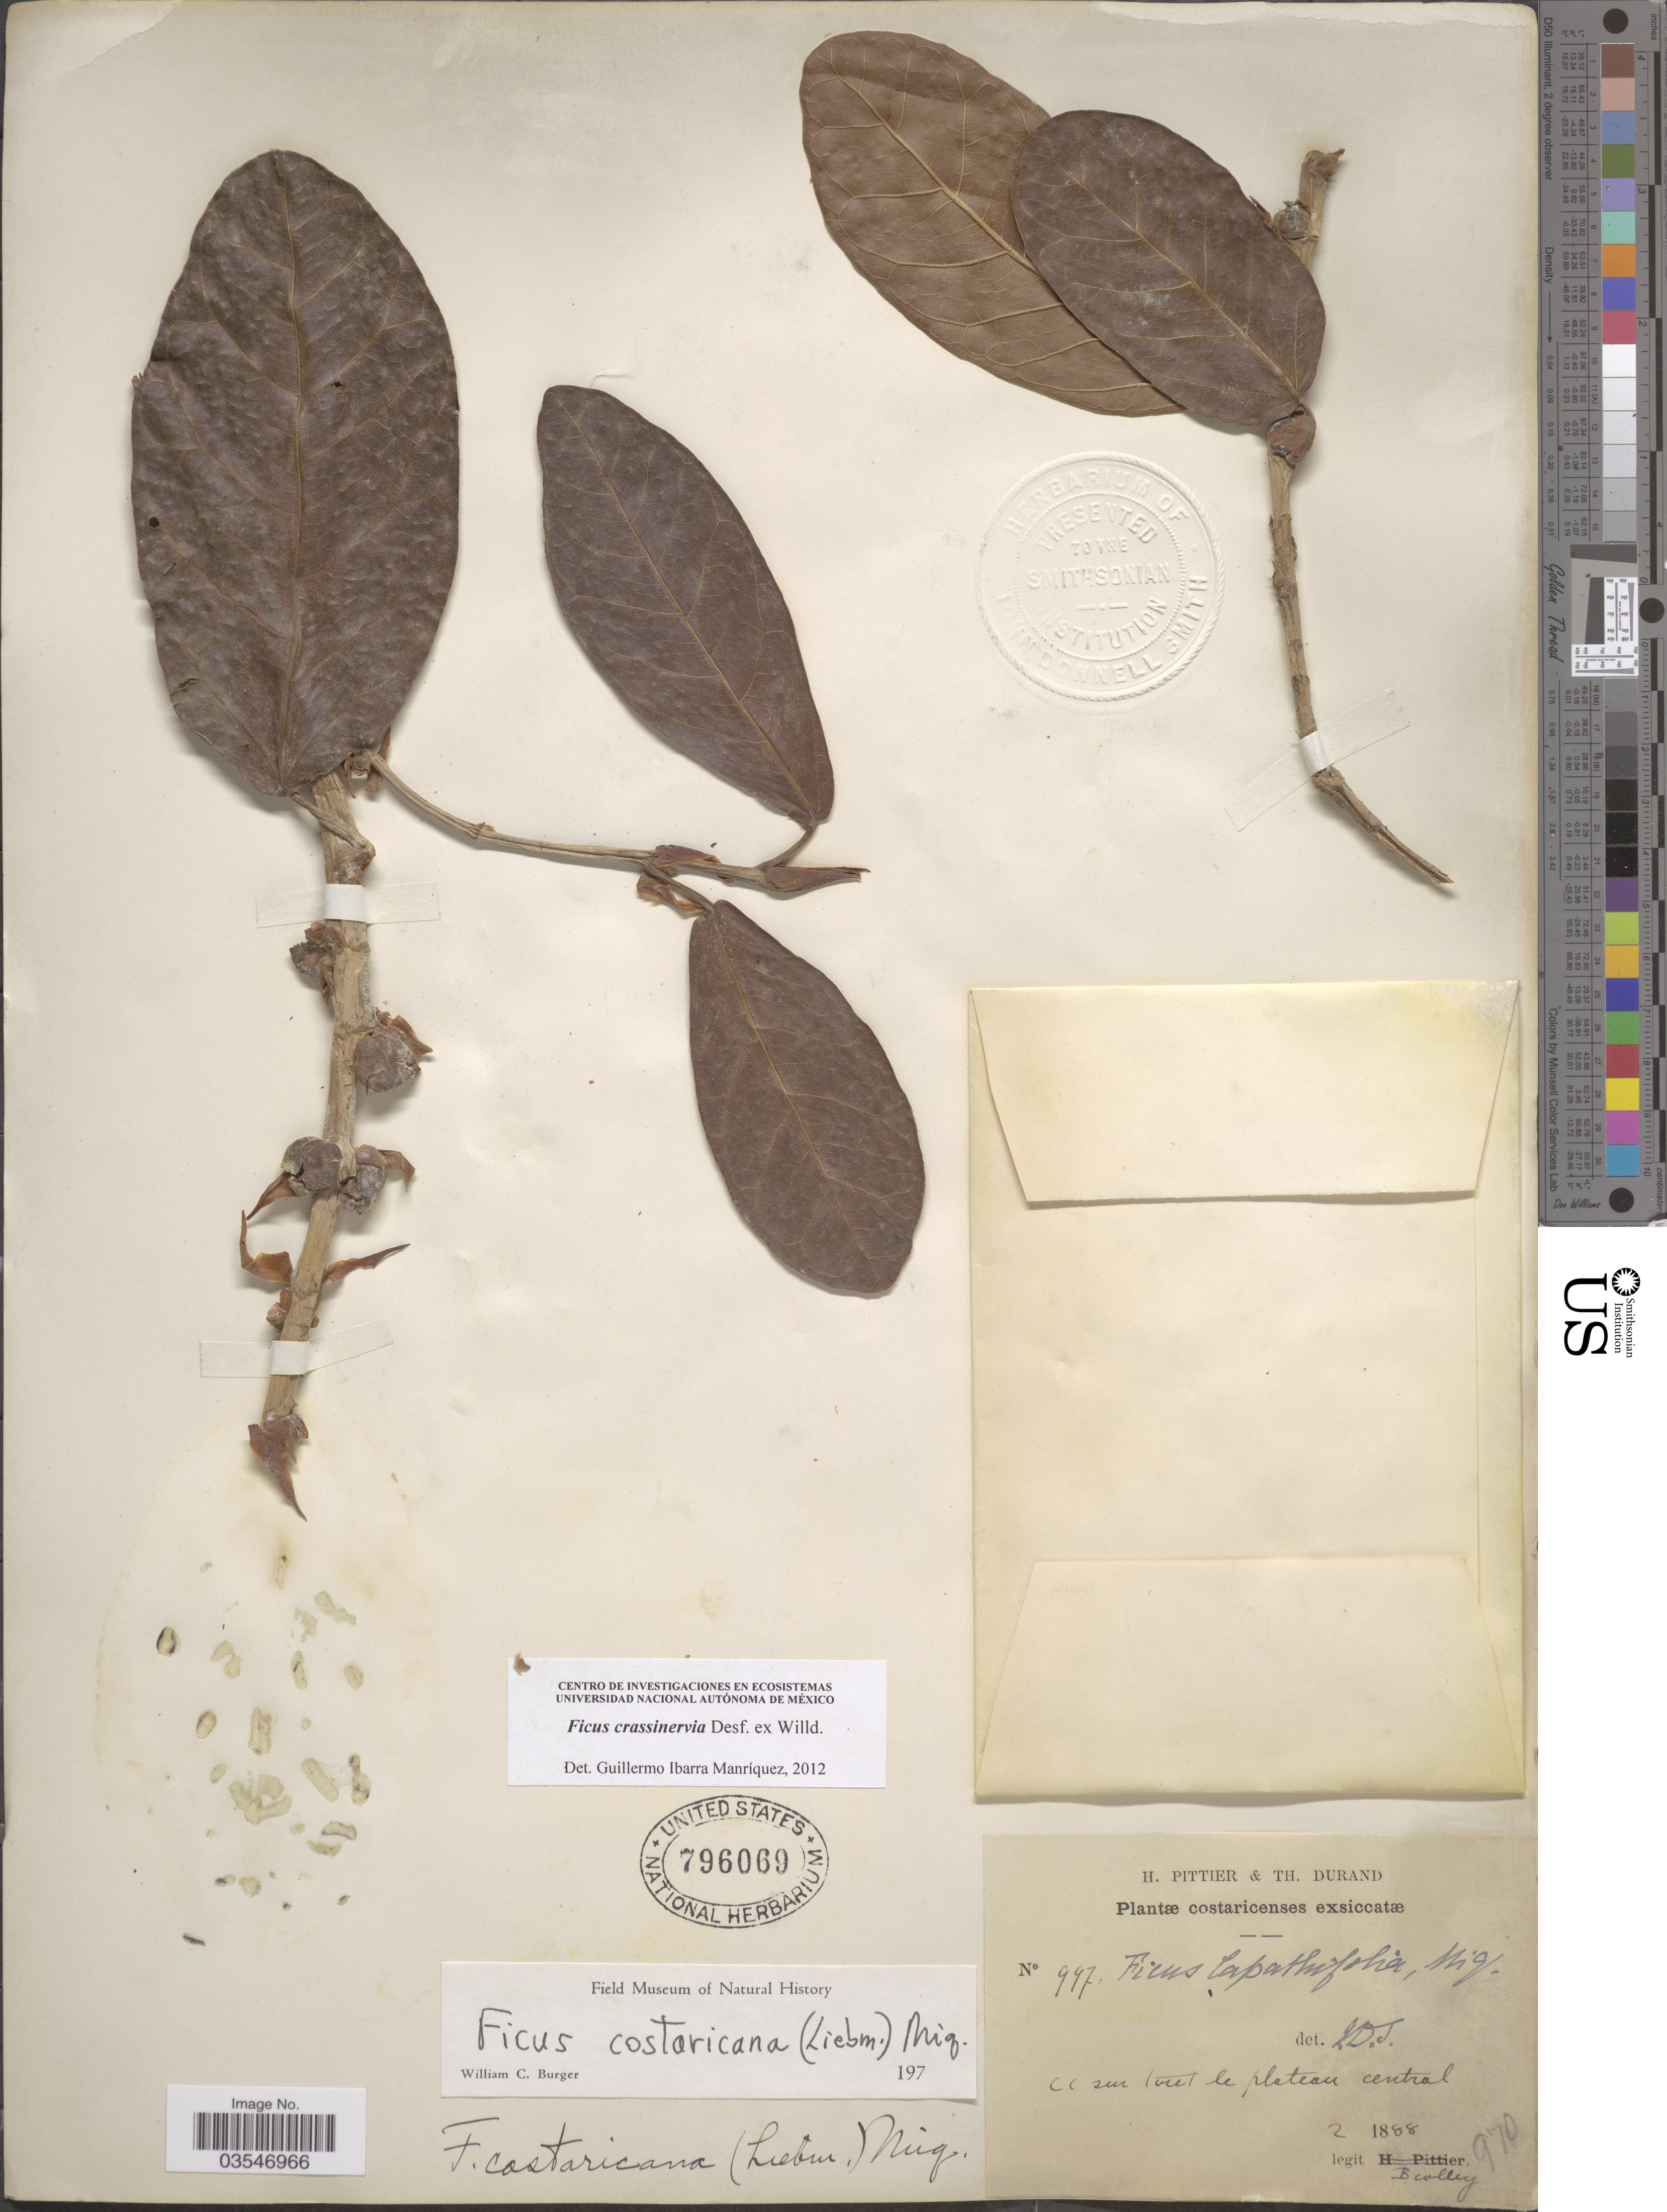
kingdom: Plantae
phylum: Tracheophyta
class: Magnoliopsida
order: Rosales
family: Moraceae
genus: Ficus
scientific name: Ficus crassinervia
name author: Desf. ex Willd.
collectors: Biolley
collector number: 997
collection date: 1888-02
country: Costa Rica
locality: Cc [interpreted] sur forêt le plateau central.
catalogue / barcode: US 796069